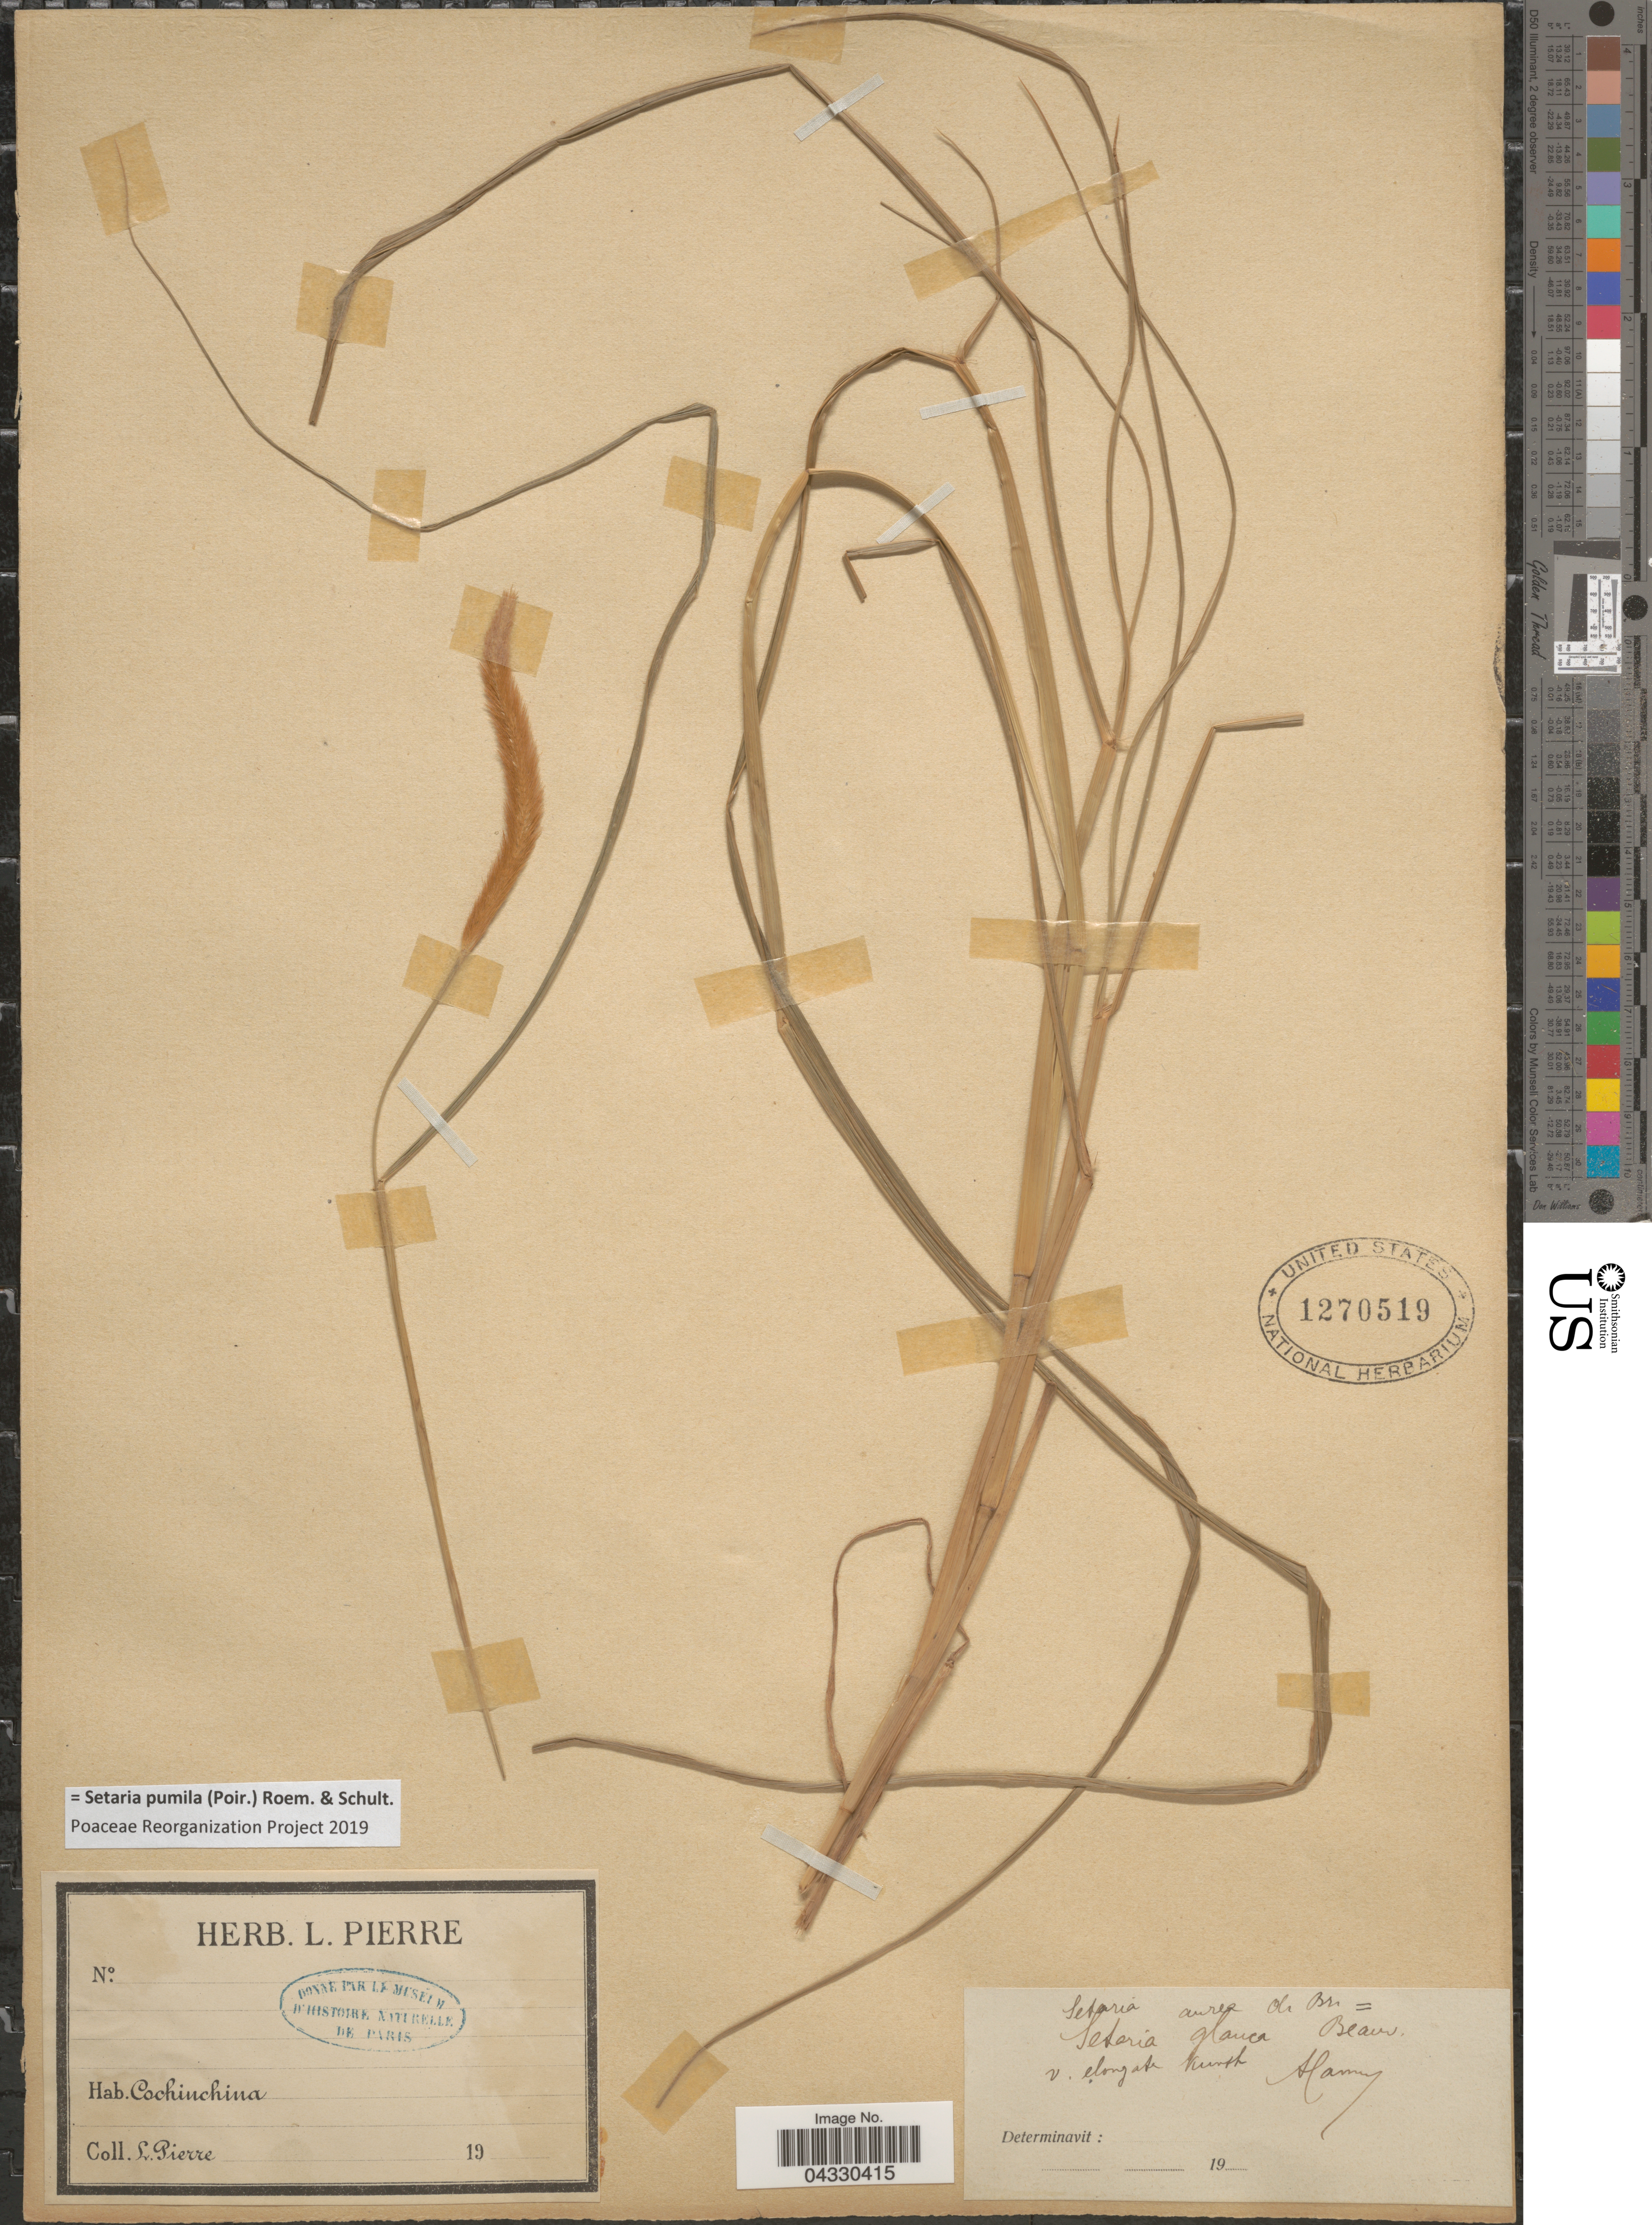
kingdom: Plantae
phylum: Tracheophyta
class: Liliopsida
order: Poales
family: Poaceae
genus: Setaria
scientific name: Setaria pumila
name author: (Poir.) Roem. & Schult.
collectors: L. Pierre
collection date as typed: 19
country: Vietnam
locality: Cochinchina.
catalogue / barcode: US 1270519